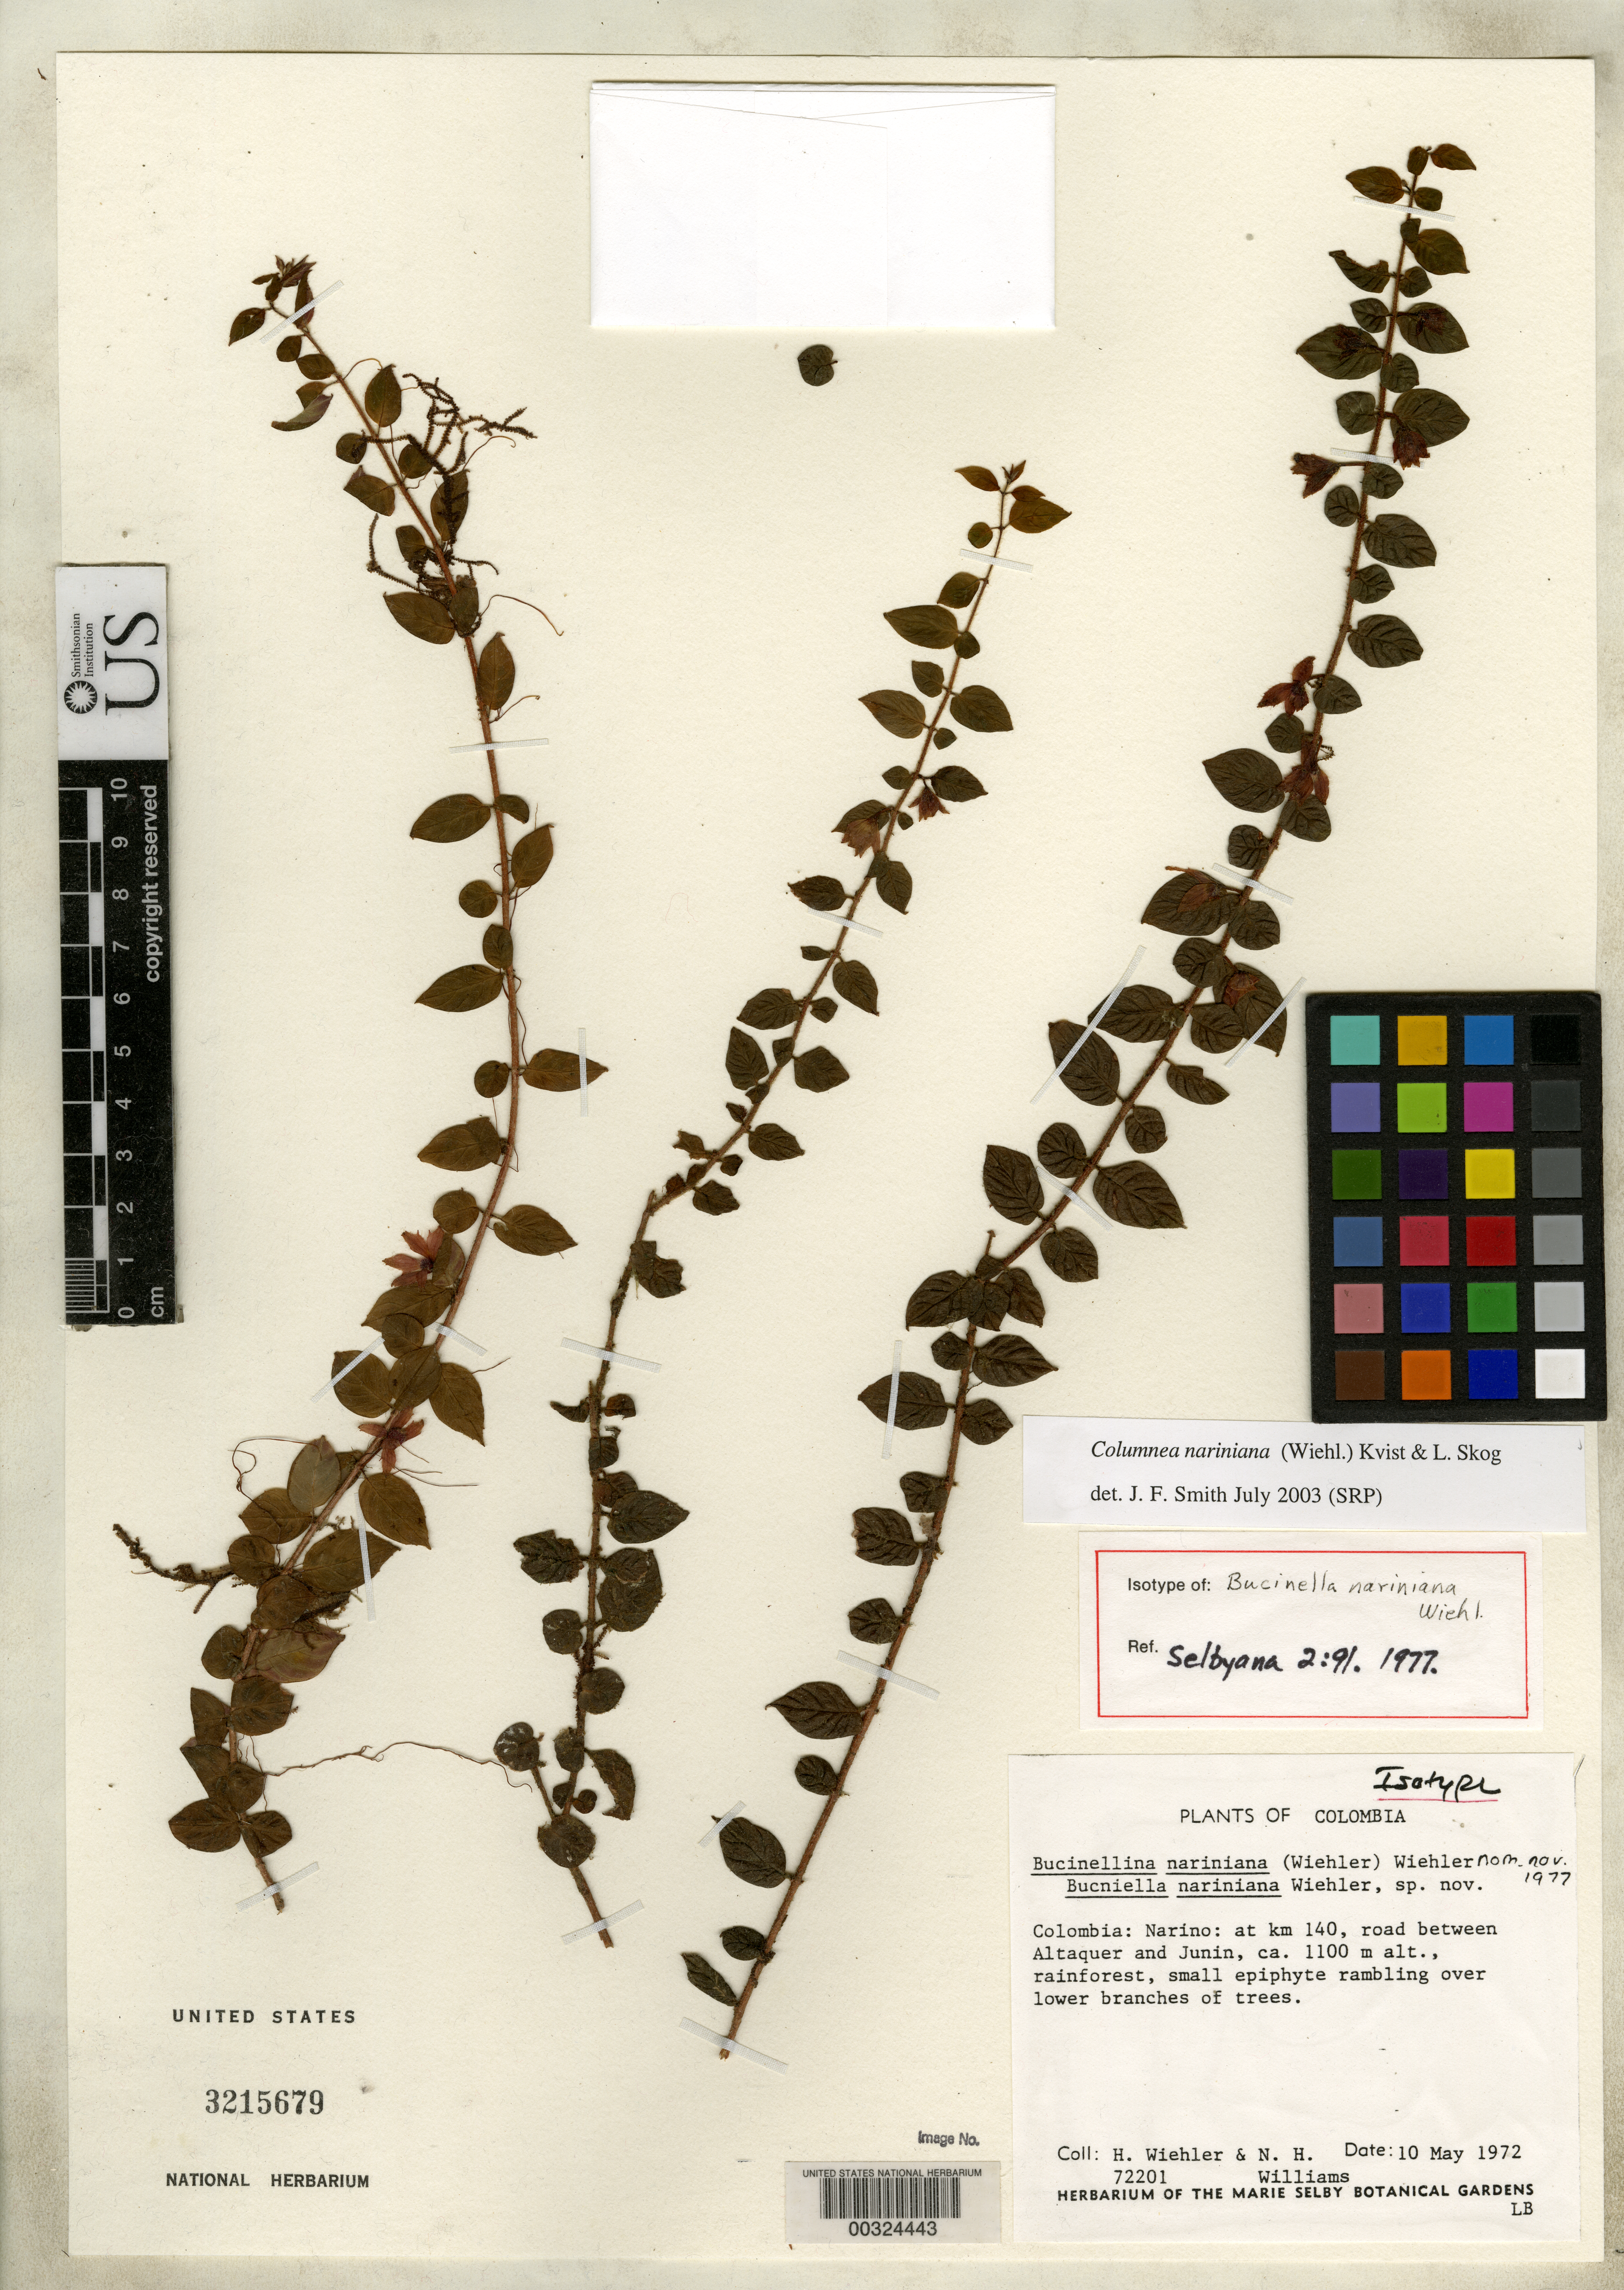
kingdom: Plantae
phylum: Tracheophyta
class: Magnoliopsida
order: Lamiales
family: Gesneriaceae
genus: Bucinella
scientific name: Bucinella nariniana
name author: Wiehler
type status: Isotype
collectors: H. J. Wiehler & N. H. Williams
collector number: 72201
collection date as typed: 10 May 1972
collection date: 1972-05-10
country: Colombia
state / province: Nariño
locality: Narino: At km 140, road between Altaquer and Junin.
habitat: Rainforest.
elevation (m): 1100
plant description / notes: Supplementary label data supplied by SEL and affixed to specimen, Oct. 2018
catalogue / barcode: US 3215679